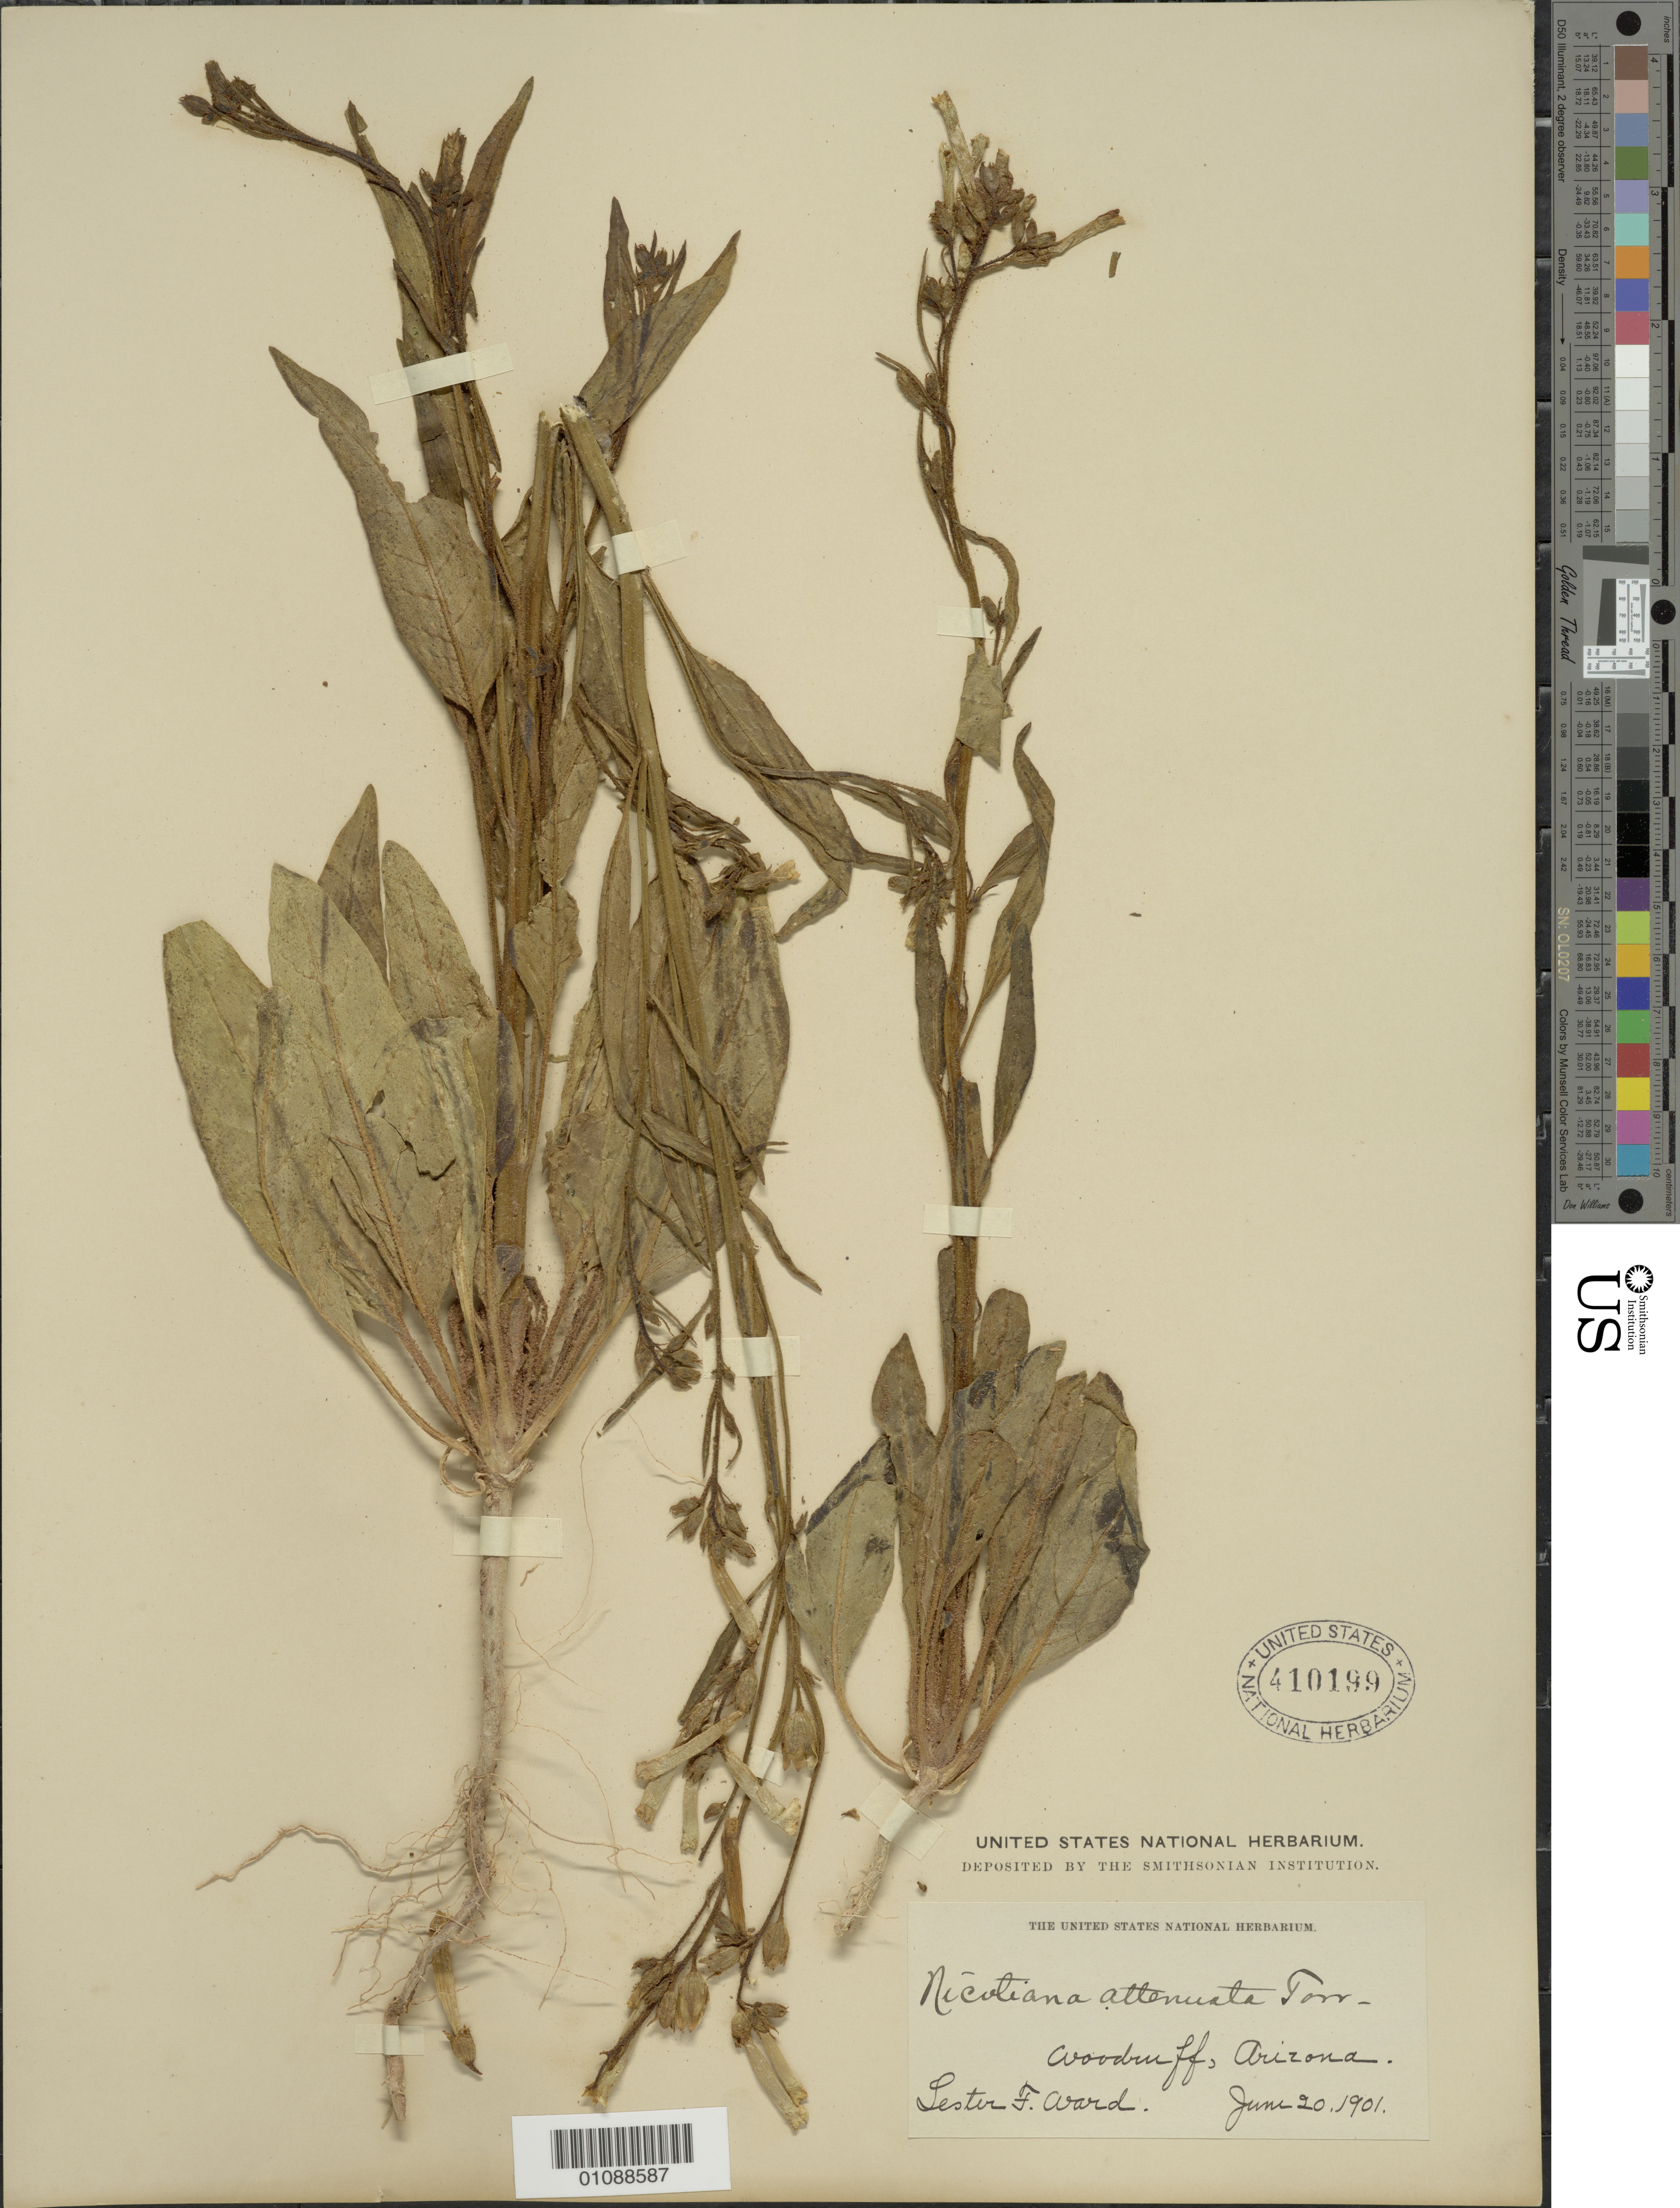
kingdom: Plantae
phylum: Tracheophyta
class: Magnoliopsida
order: Solanales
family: Solanaceae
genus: Nicotiana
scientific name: Nicotiana attenuata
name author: Torr. ex S. Watson in C. King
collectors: L. F. Ward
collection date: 1901-06-20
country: United States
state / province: Arizona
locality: Woodruff.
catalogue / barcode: US 410199